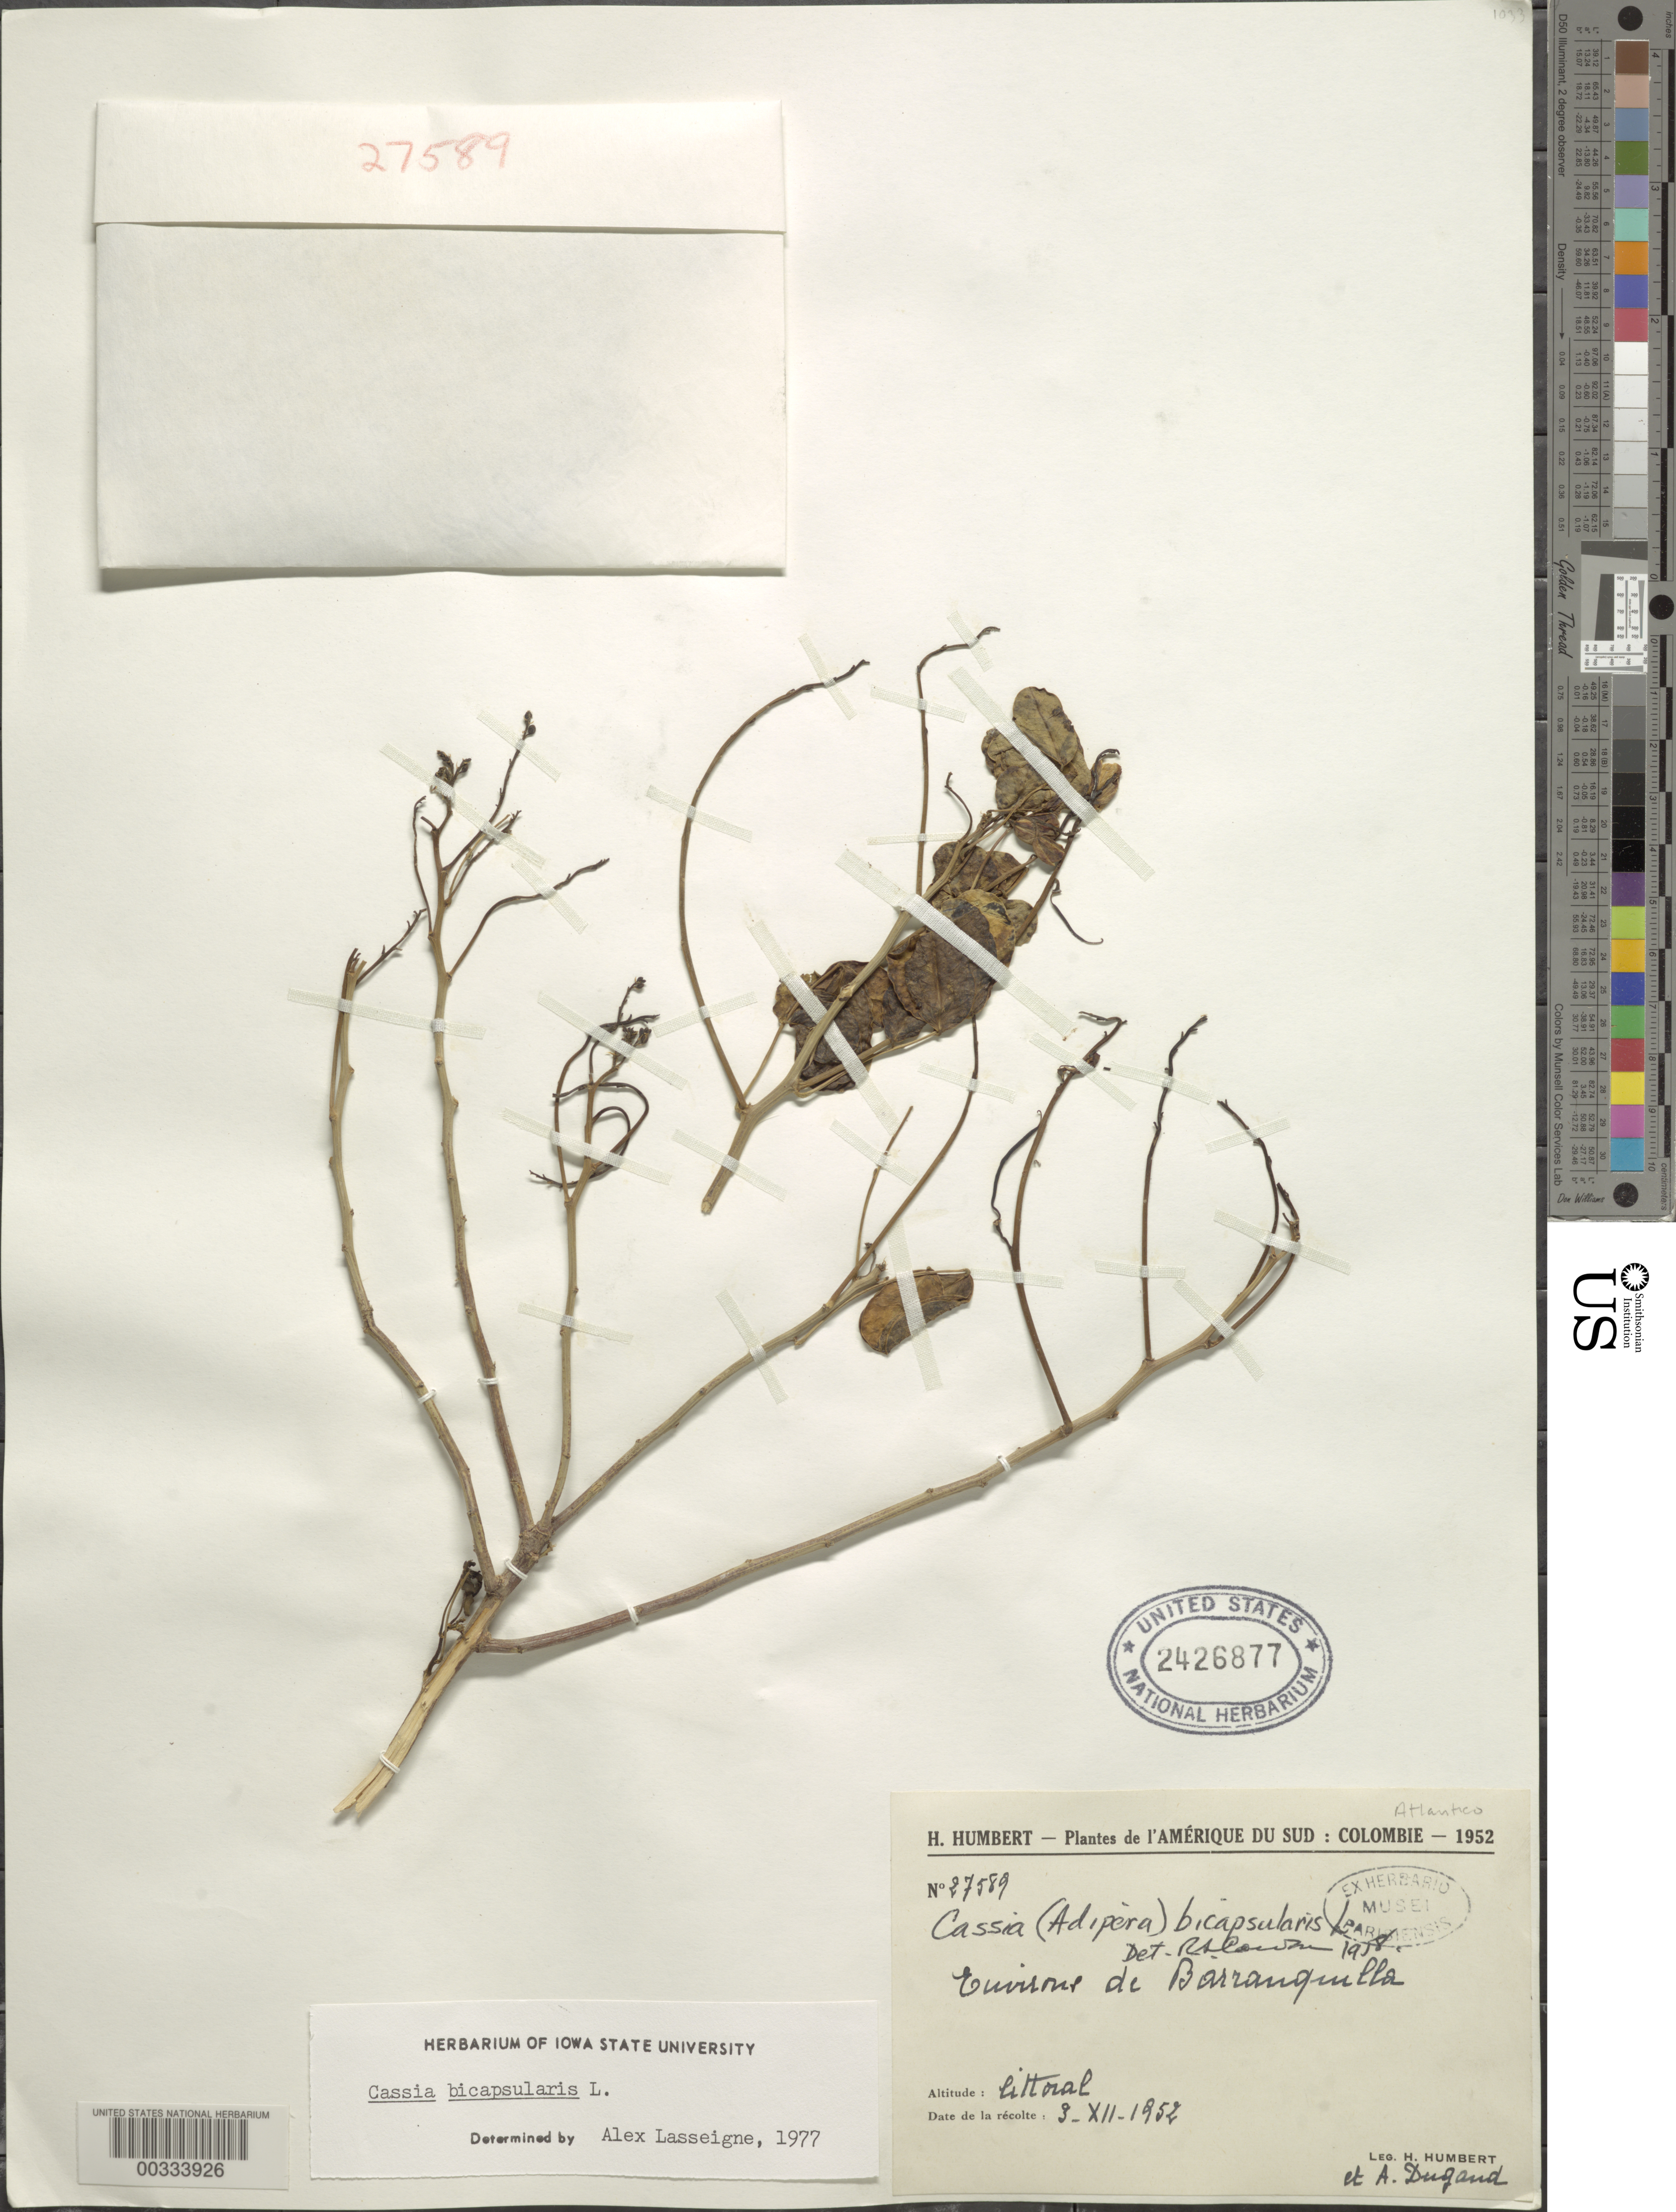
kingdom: Plantae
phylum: Tracheophyta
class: Magnoliopsida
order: Fabales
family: Fabaceae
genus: Senna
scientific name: Senna bicapsularis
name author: (L.) Roxb.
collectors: H. Humbert & A. Dugand G.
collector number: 27589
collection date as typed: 03 Dec 1952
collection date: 1952-12-03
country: Colombia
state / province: Atlántico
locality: Vicinity of Barranquilla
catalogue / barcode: US 2426877